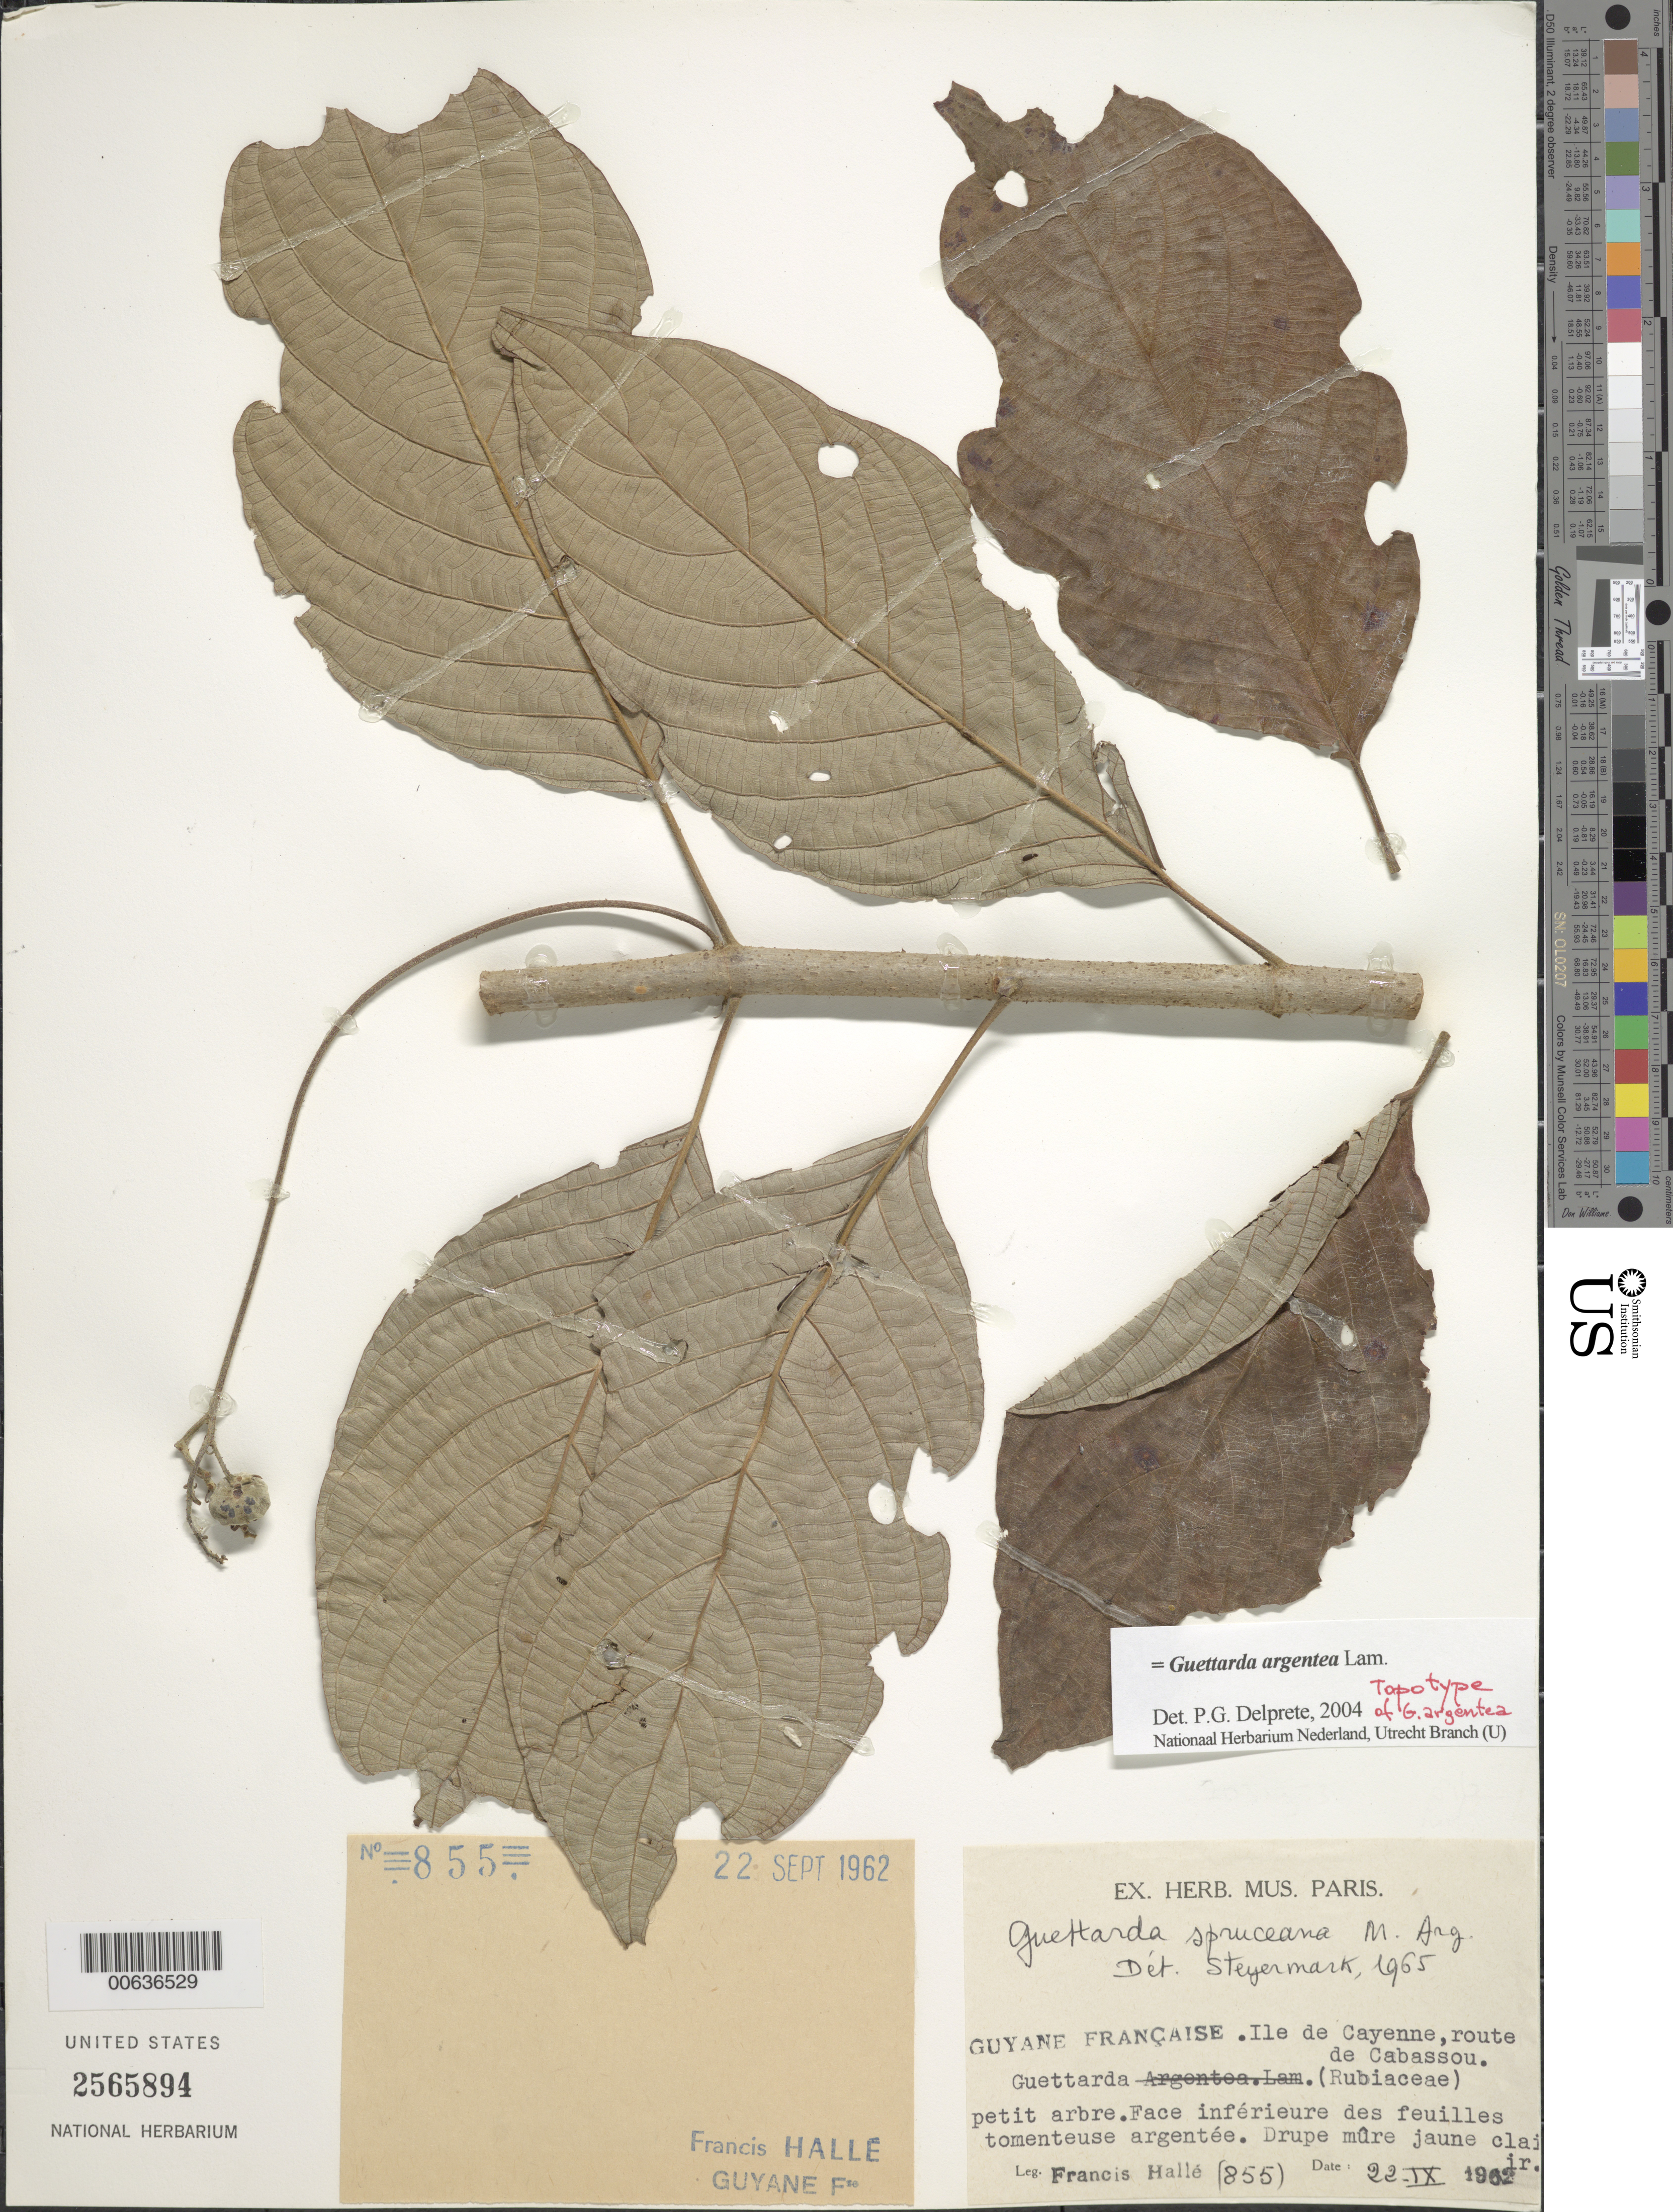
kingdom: Plantae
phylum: Tracheophyta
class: Magnoliopsida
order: Gentianales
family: Rubiaceae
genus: Guettarda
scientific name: Guettarda argentea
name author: Lam.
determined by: Delprete, P. G., Herb. de Guyane Cay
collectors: F. Hallé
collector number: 855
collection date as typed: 22-Sep-62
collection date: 1962-09-22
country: French Guiana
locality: Ile de Cayenne, route de Cabassou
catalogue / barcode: US 2565894